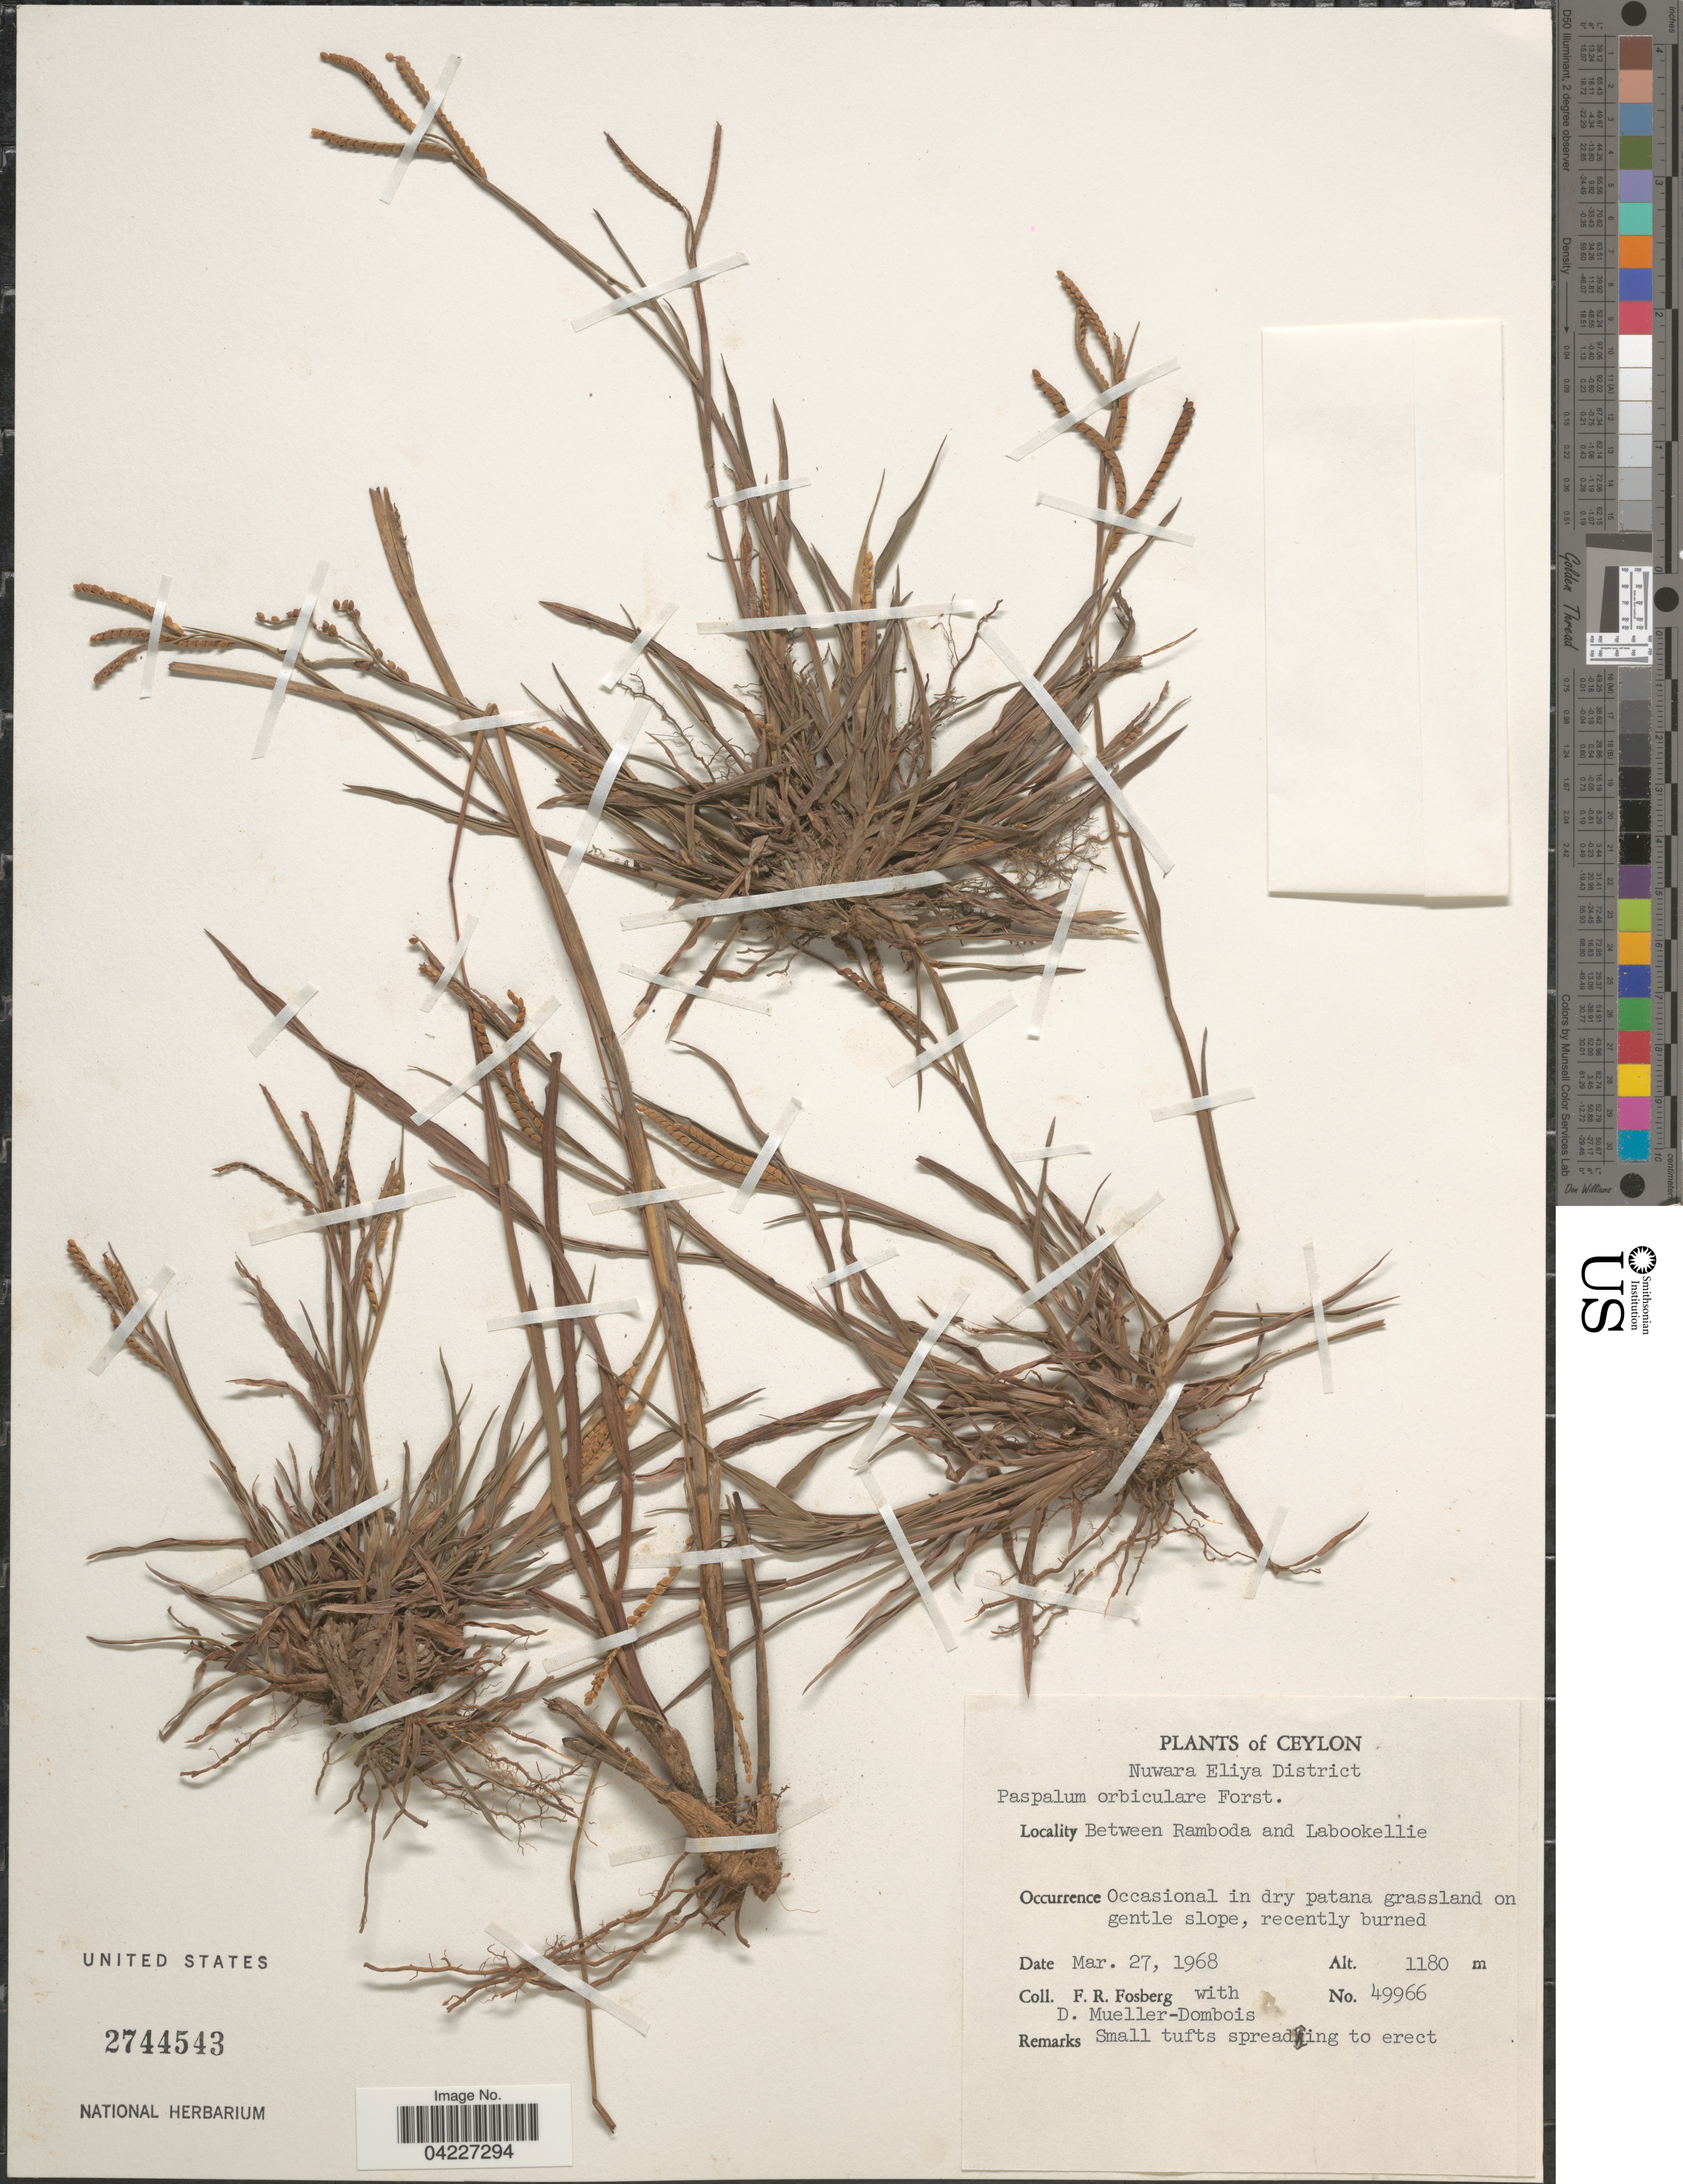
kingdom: Plantae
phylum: Tracheophyta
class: Liliopsida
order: Poales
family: Poaceae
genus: Paspalum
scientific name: Paspalum orbiculare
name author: G. Forst.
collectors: F. R. Fosberg & D. Mueller-Dombois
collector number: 49966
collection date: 1968-03-27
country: Sri Lanka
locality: Ceylon. Nuwara Eliya District. Between Ramboda and Labookellie.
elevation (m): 1180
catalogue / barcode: US 2744543